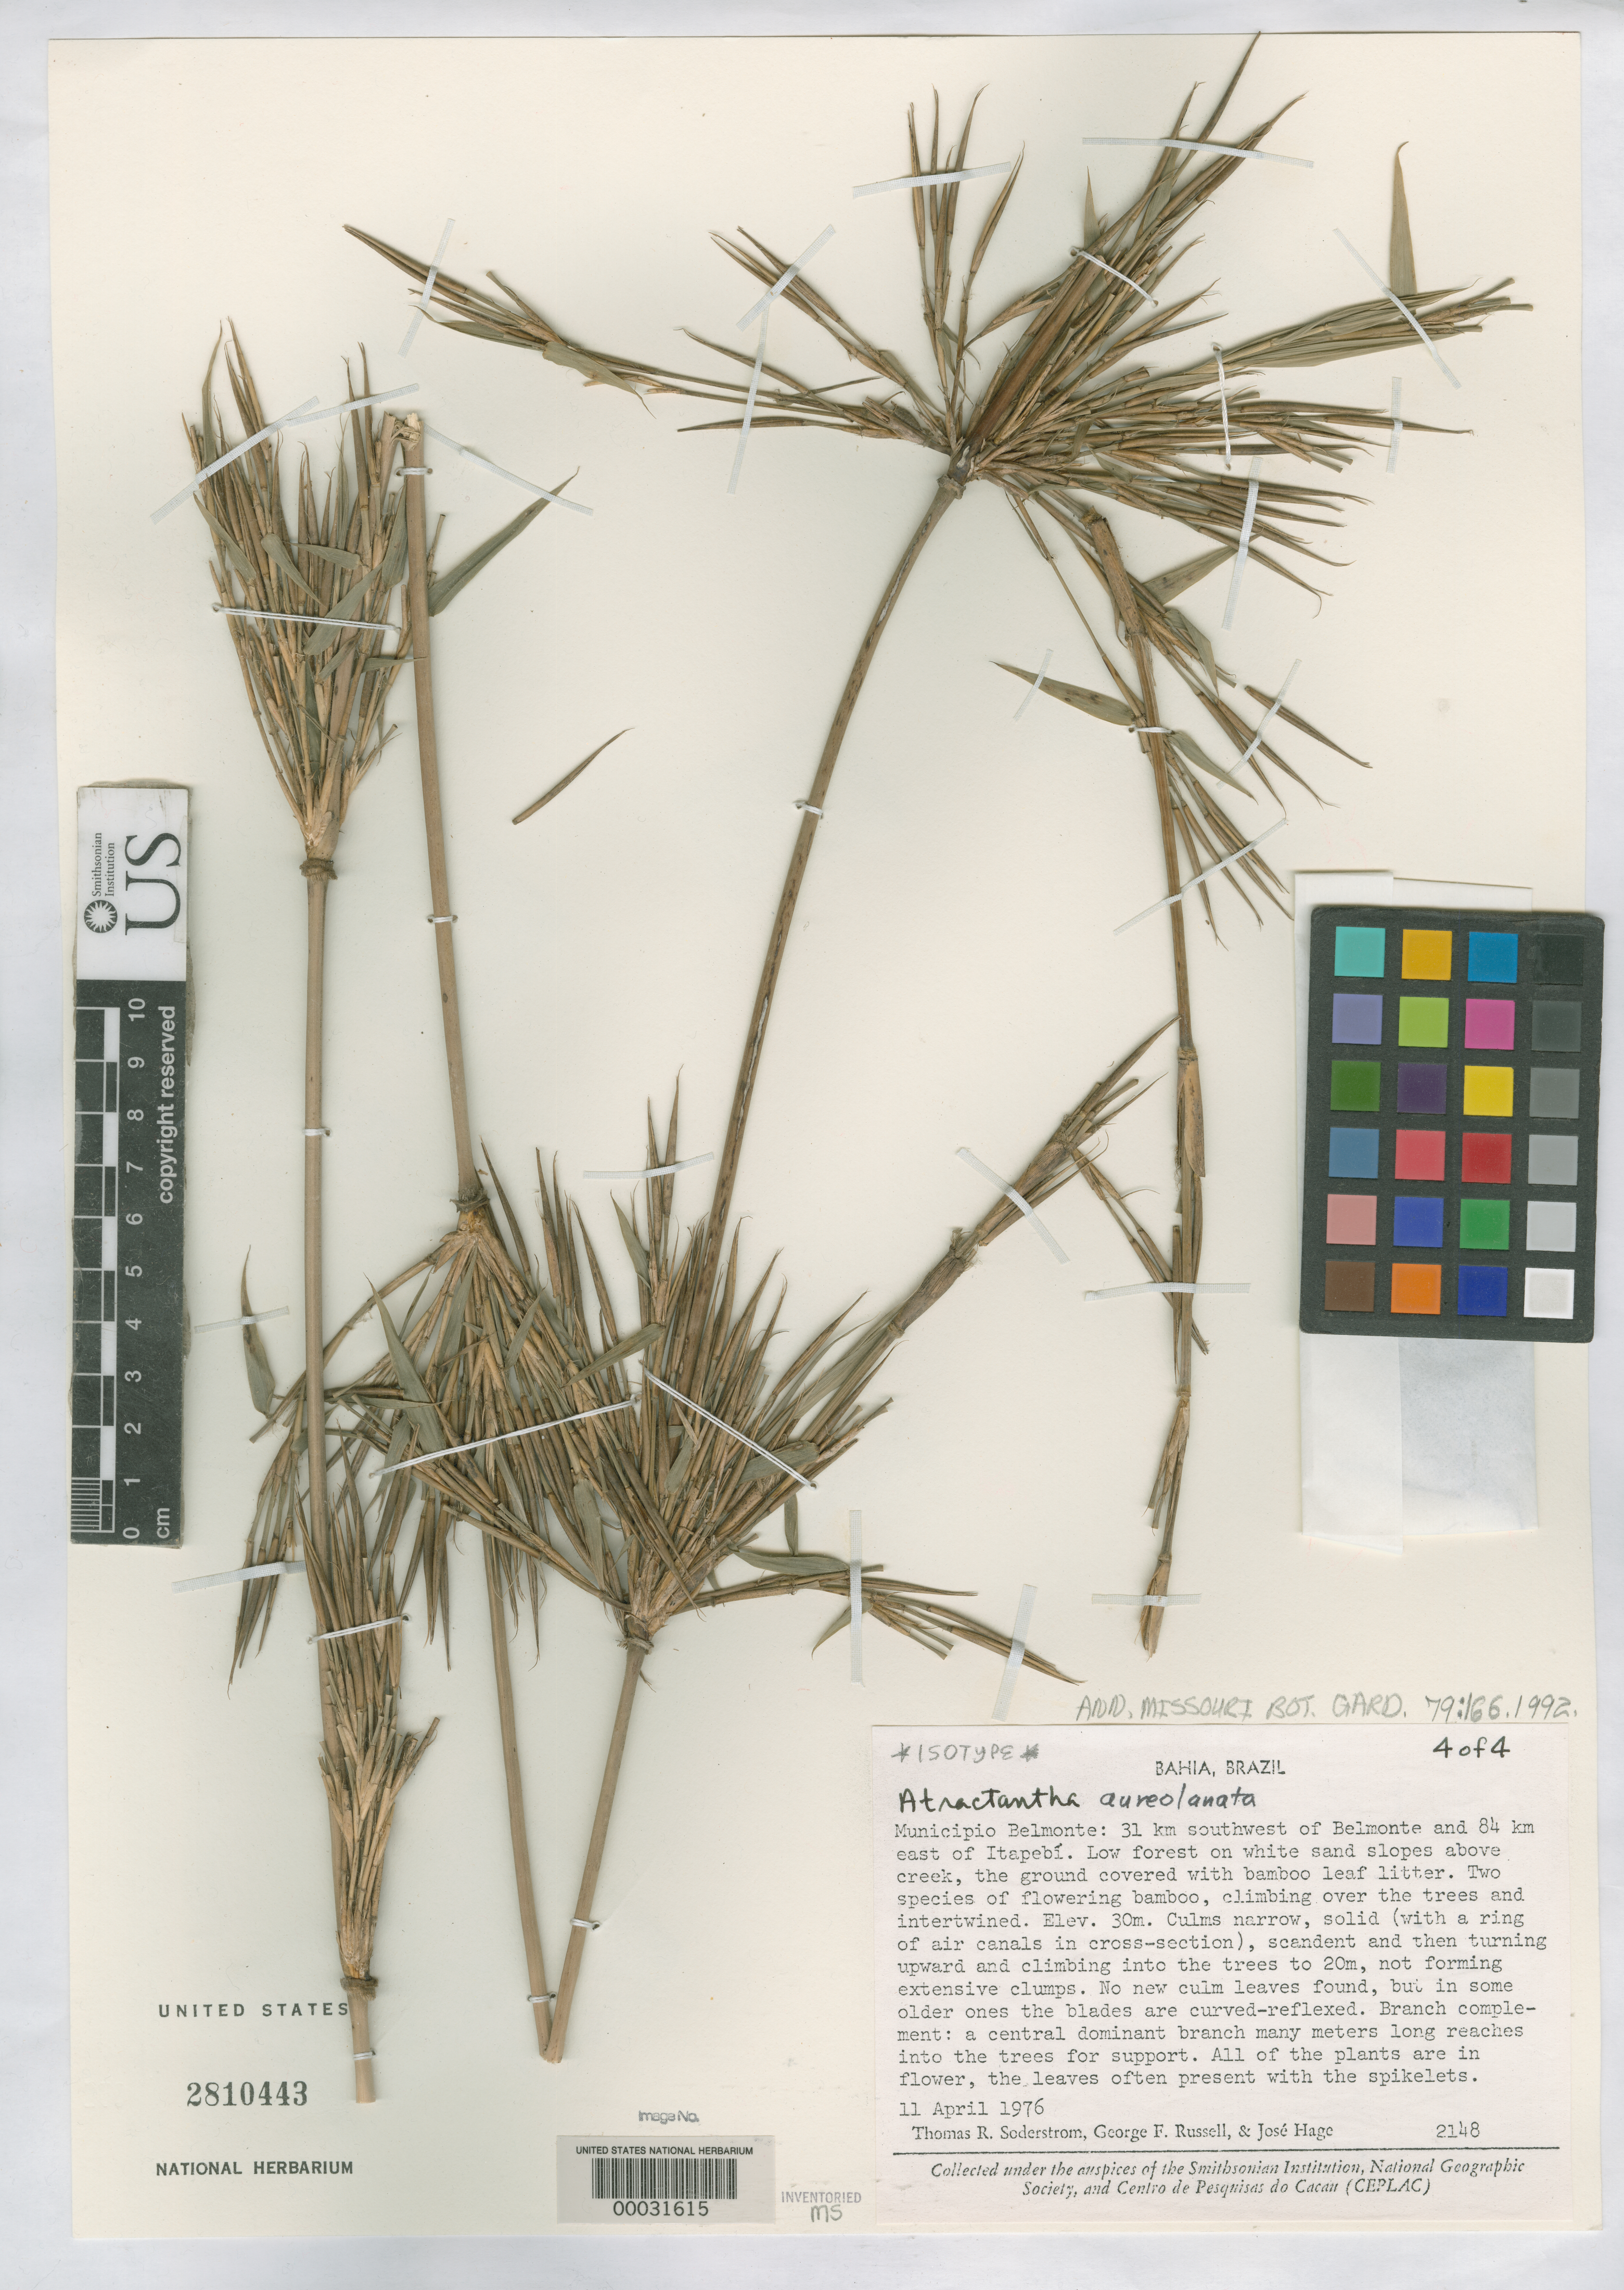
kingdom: Plantae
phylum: Tracheophyta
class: Liliopsida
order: Poales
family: Poaceae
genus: Atractantha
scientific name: Atractantha aureolanata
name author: Judz.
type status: Isotype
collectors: T. R. Soderstrom, G. Russell & J. Hage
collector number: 2148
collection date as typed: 11 Apr 1976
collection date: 1976-04-11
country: Brazil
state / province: Bahia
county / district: Belmonte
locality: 31 km SW of Belmonte & 84 km E of Itapebi.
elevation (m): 30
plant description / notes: Additional material is filed separately with bulky bamboos.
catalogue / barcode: US 2810443